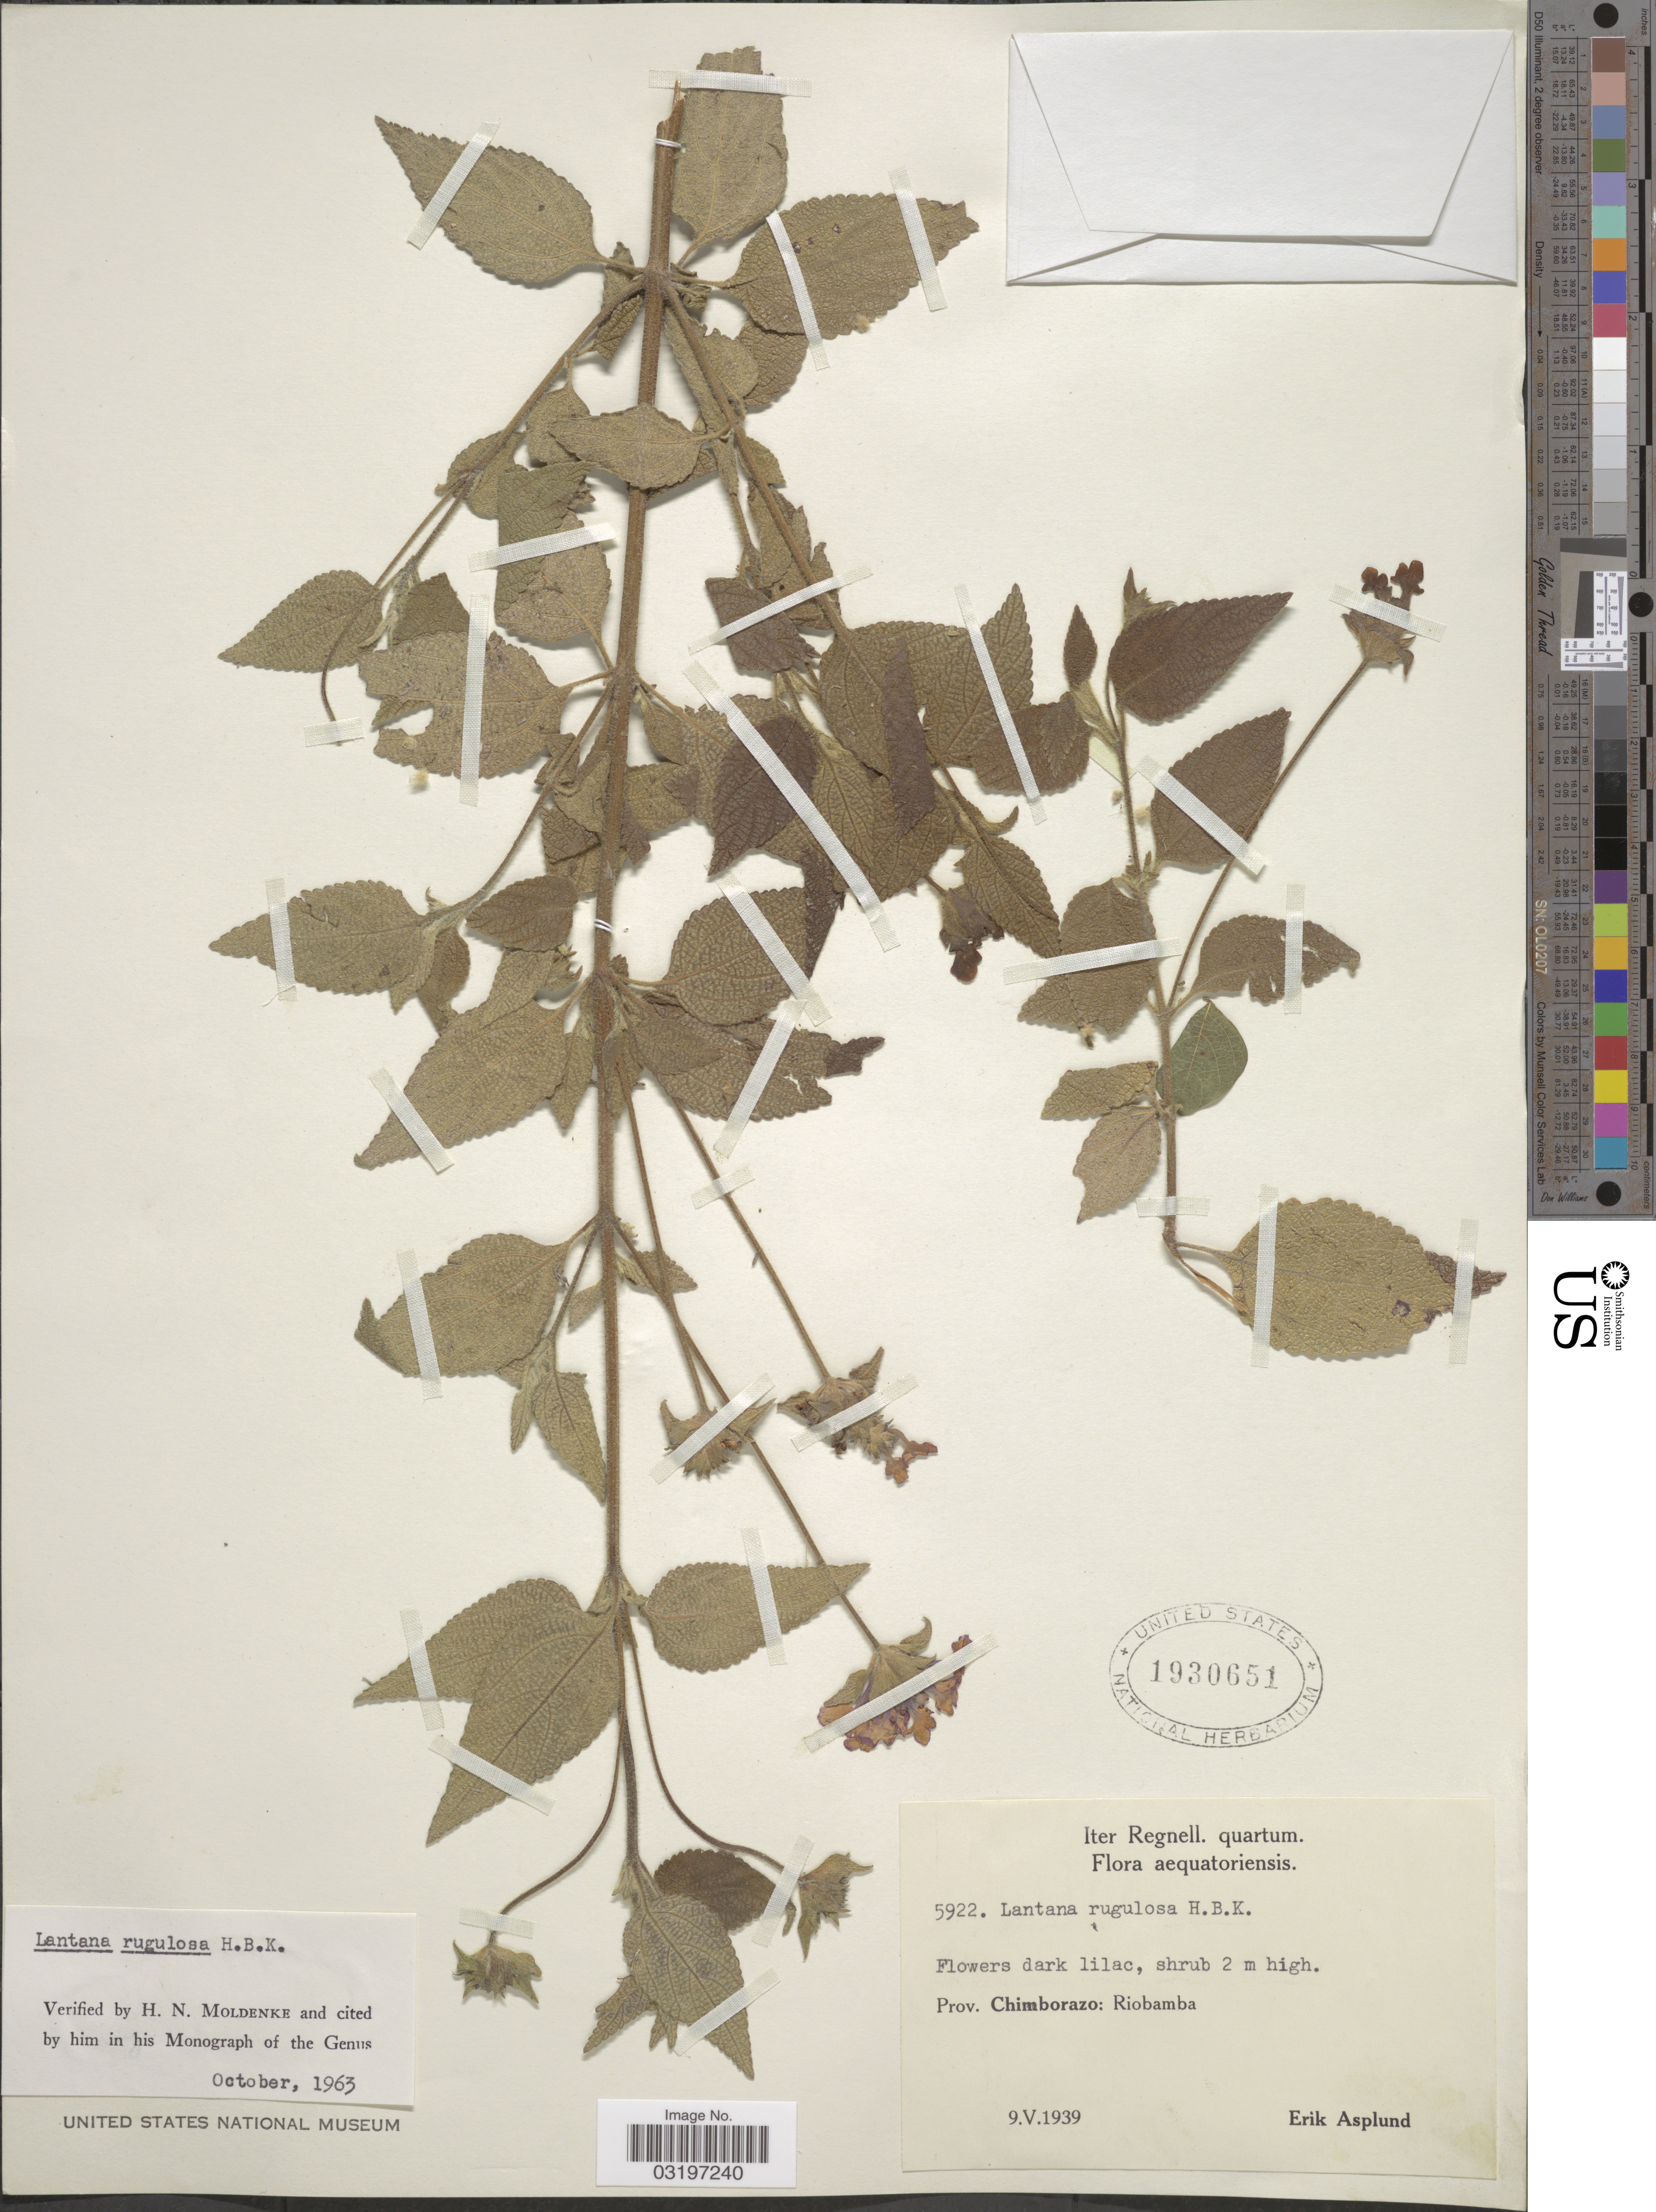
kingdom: Plantae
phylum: Tracheophyta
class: Magnoliopsida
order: Lamiales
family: Verbenaceae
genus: Lantana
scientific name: Lantana rugulosa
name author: Kunth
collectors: E. Asplund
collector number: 5922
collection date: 1939-05-09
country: Ecuador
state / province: Chimborazo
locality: Riobamba.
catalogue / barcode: US 1930651